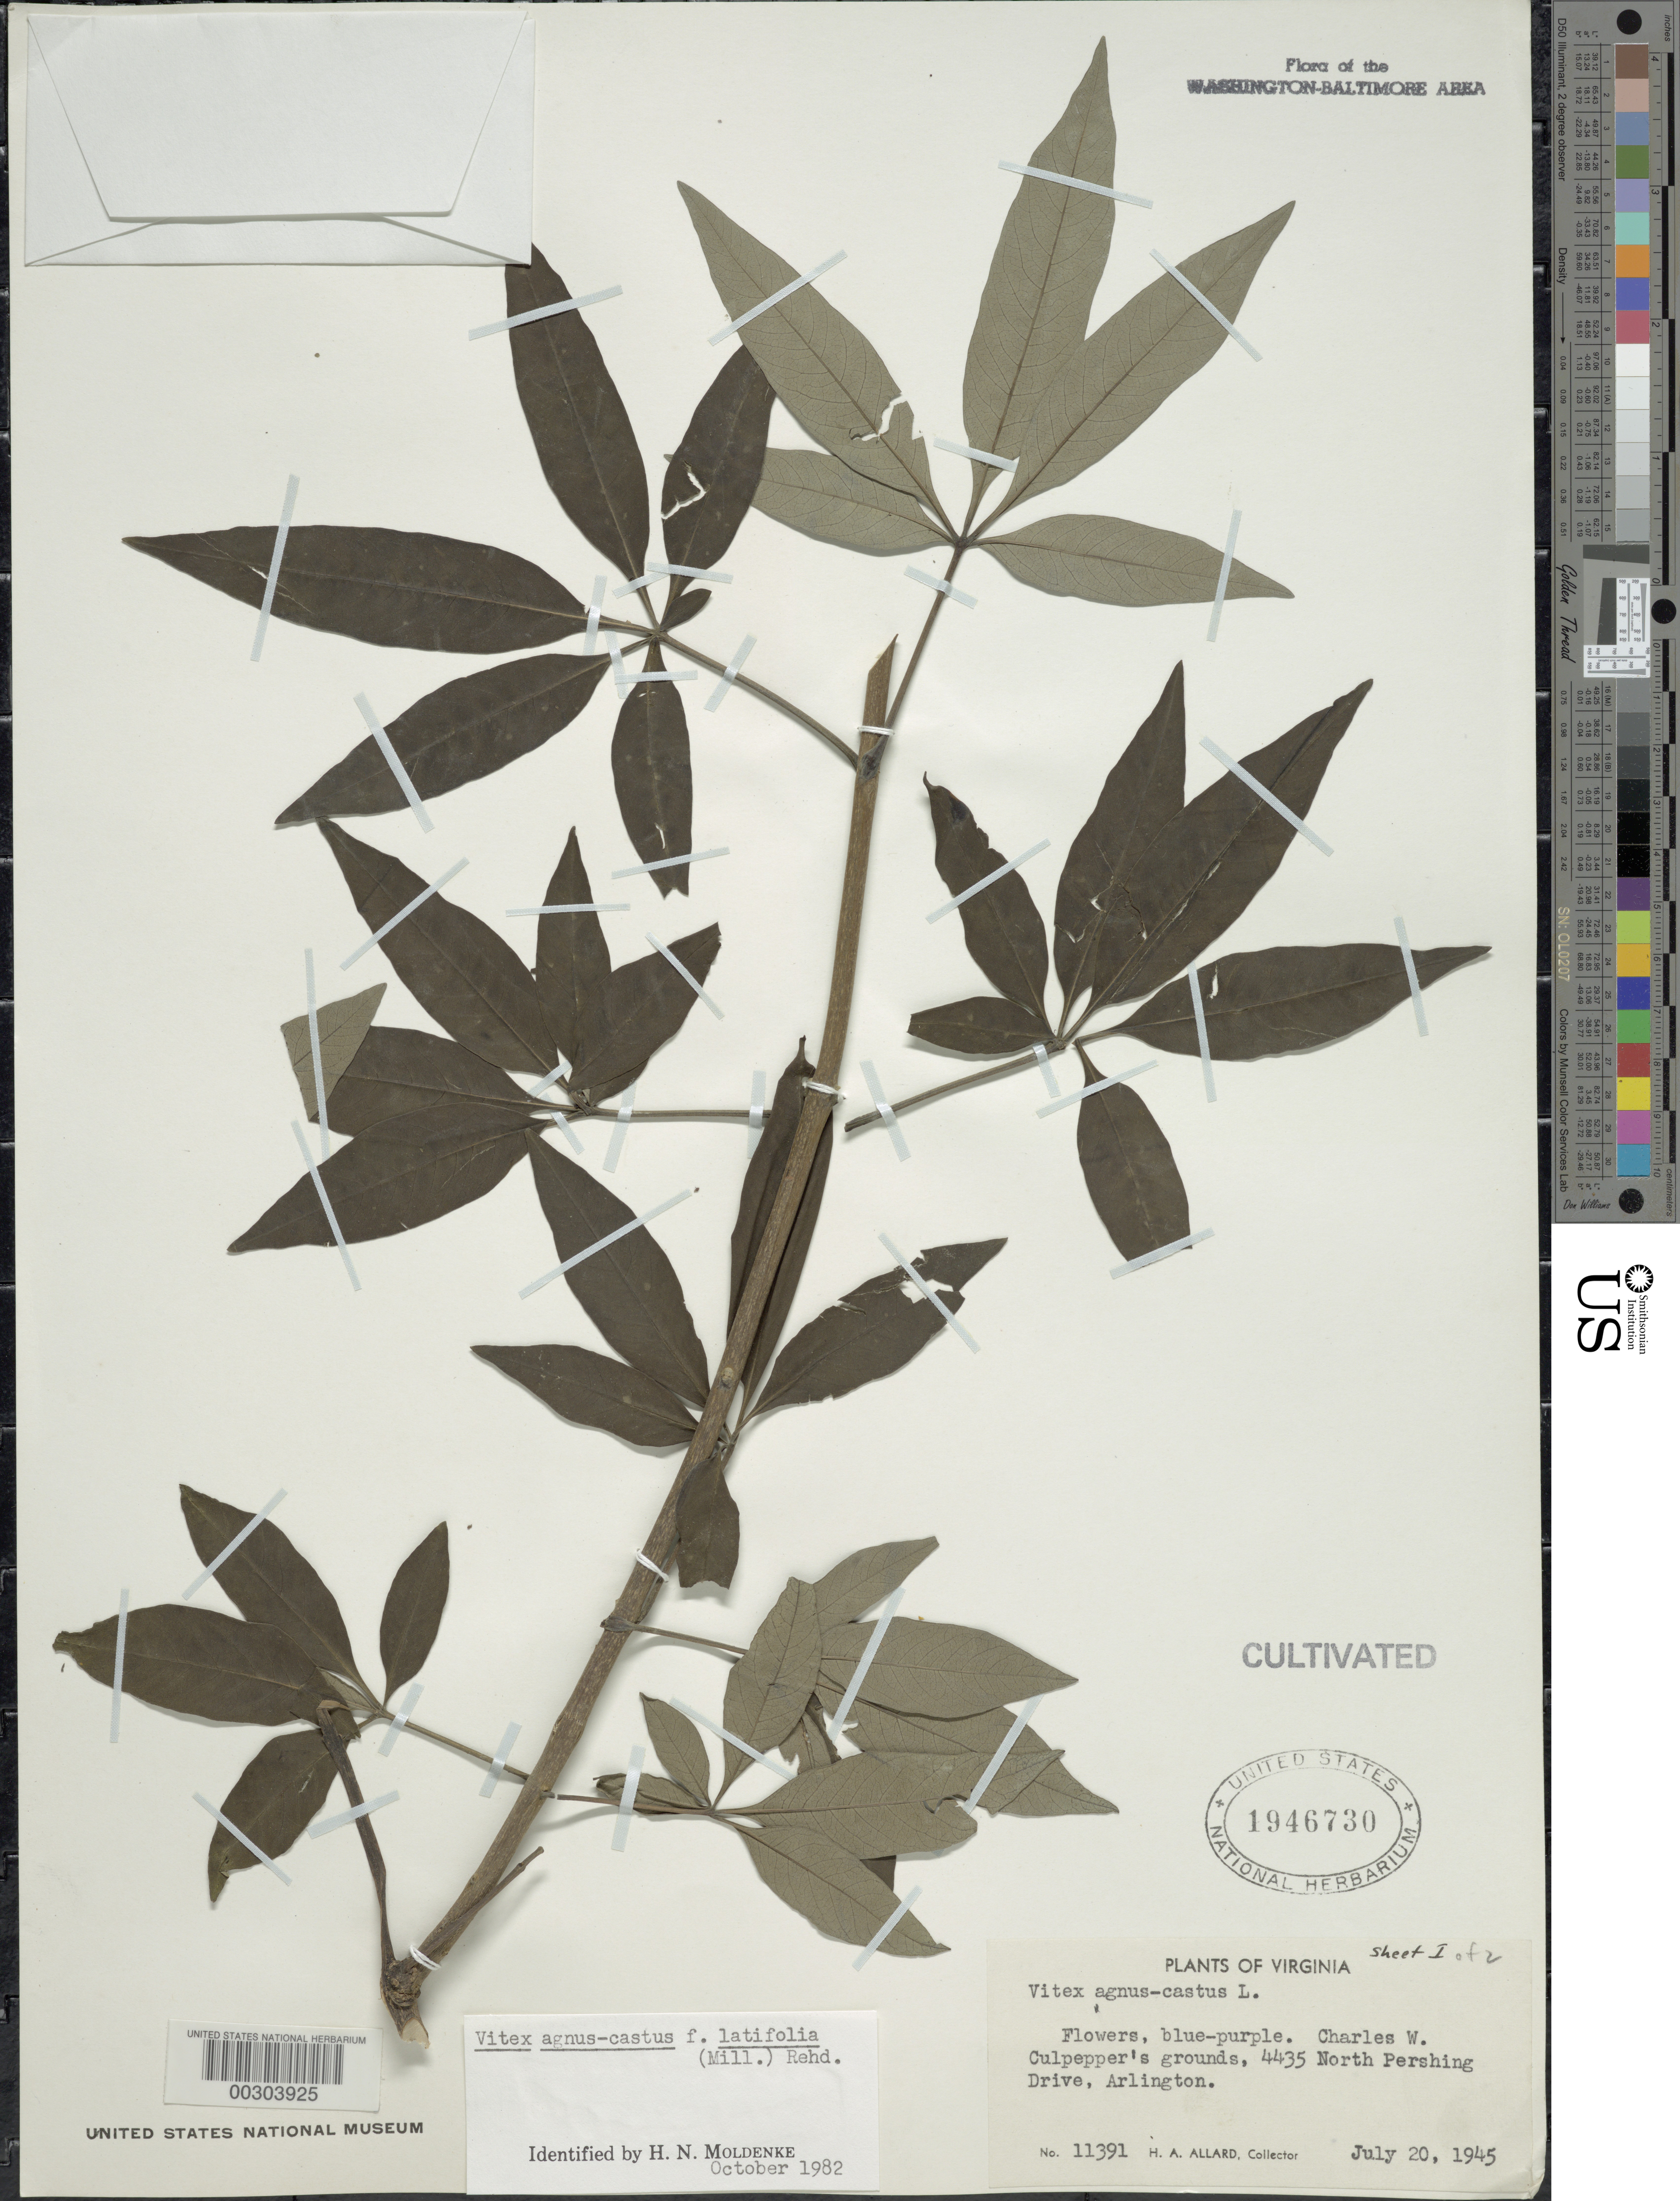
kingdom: Plantae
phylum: Tracheophyta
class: Magnoliopsida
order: Lamiales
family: Lamiaceae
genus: Vitex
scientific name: Vitex agnus-castus f. latifolia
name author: (Mill.) Rehder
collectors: H. A. Allard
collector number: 11391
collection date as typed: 20 Jul 1945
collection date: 1945-07-20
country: United States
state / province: Virginia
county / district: Arlington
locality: Arlington, 4435 N Pershing Dr, C.W. Culpepper's grounds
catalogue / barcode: US 1946730